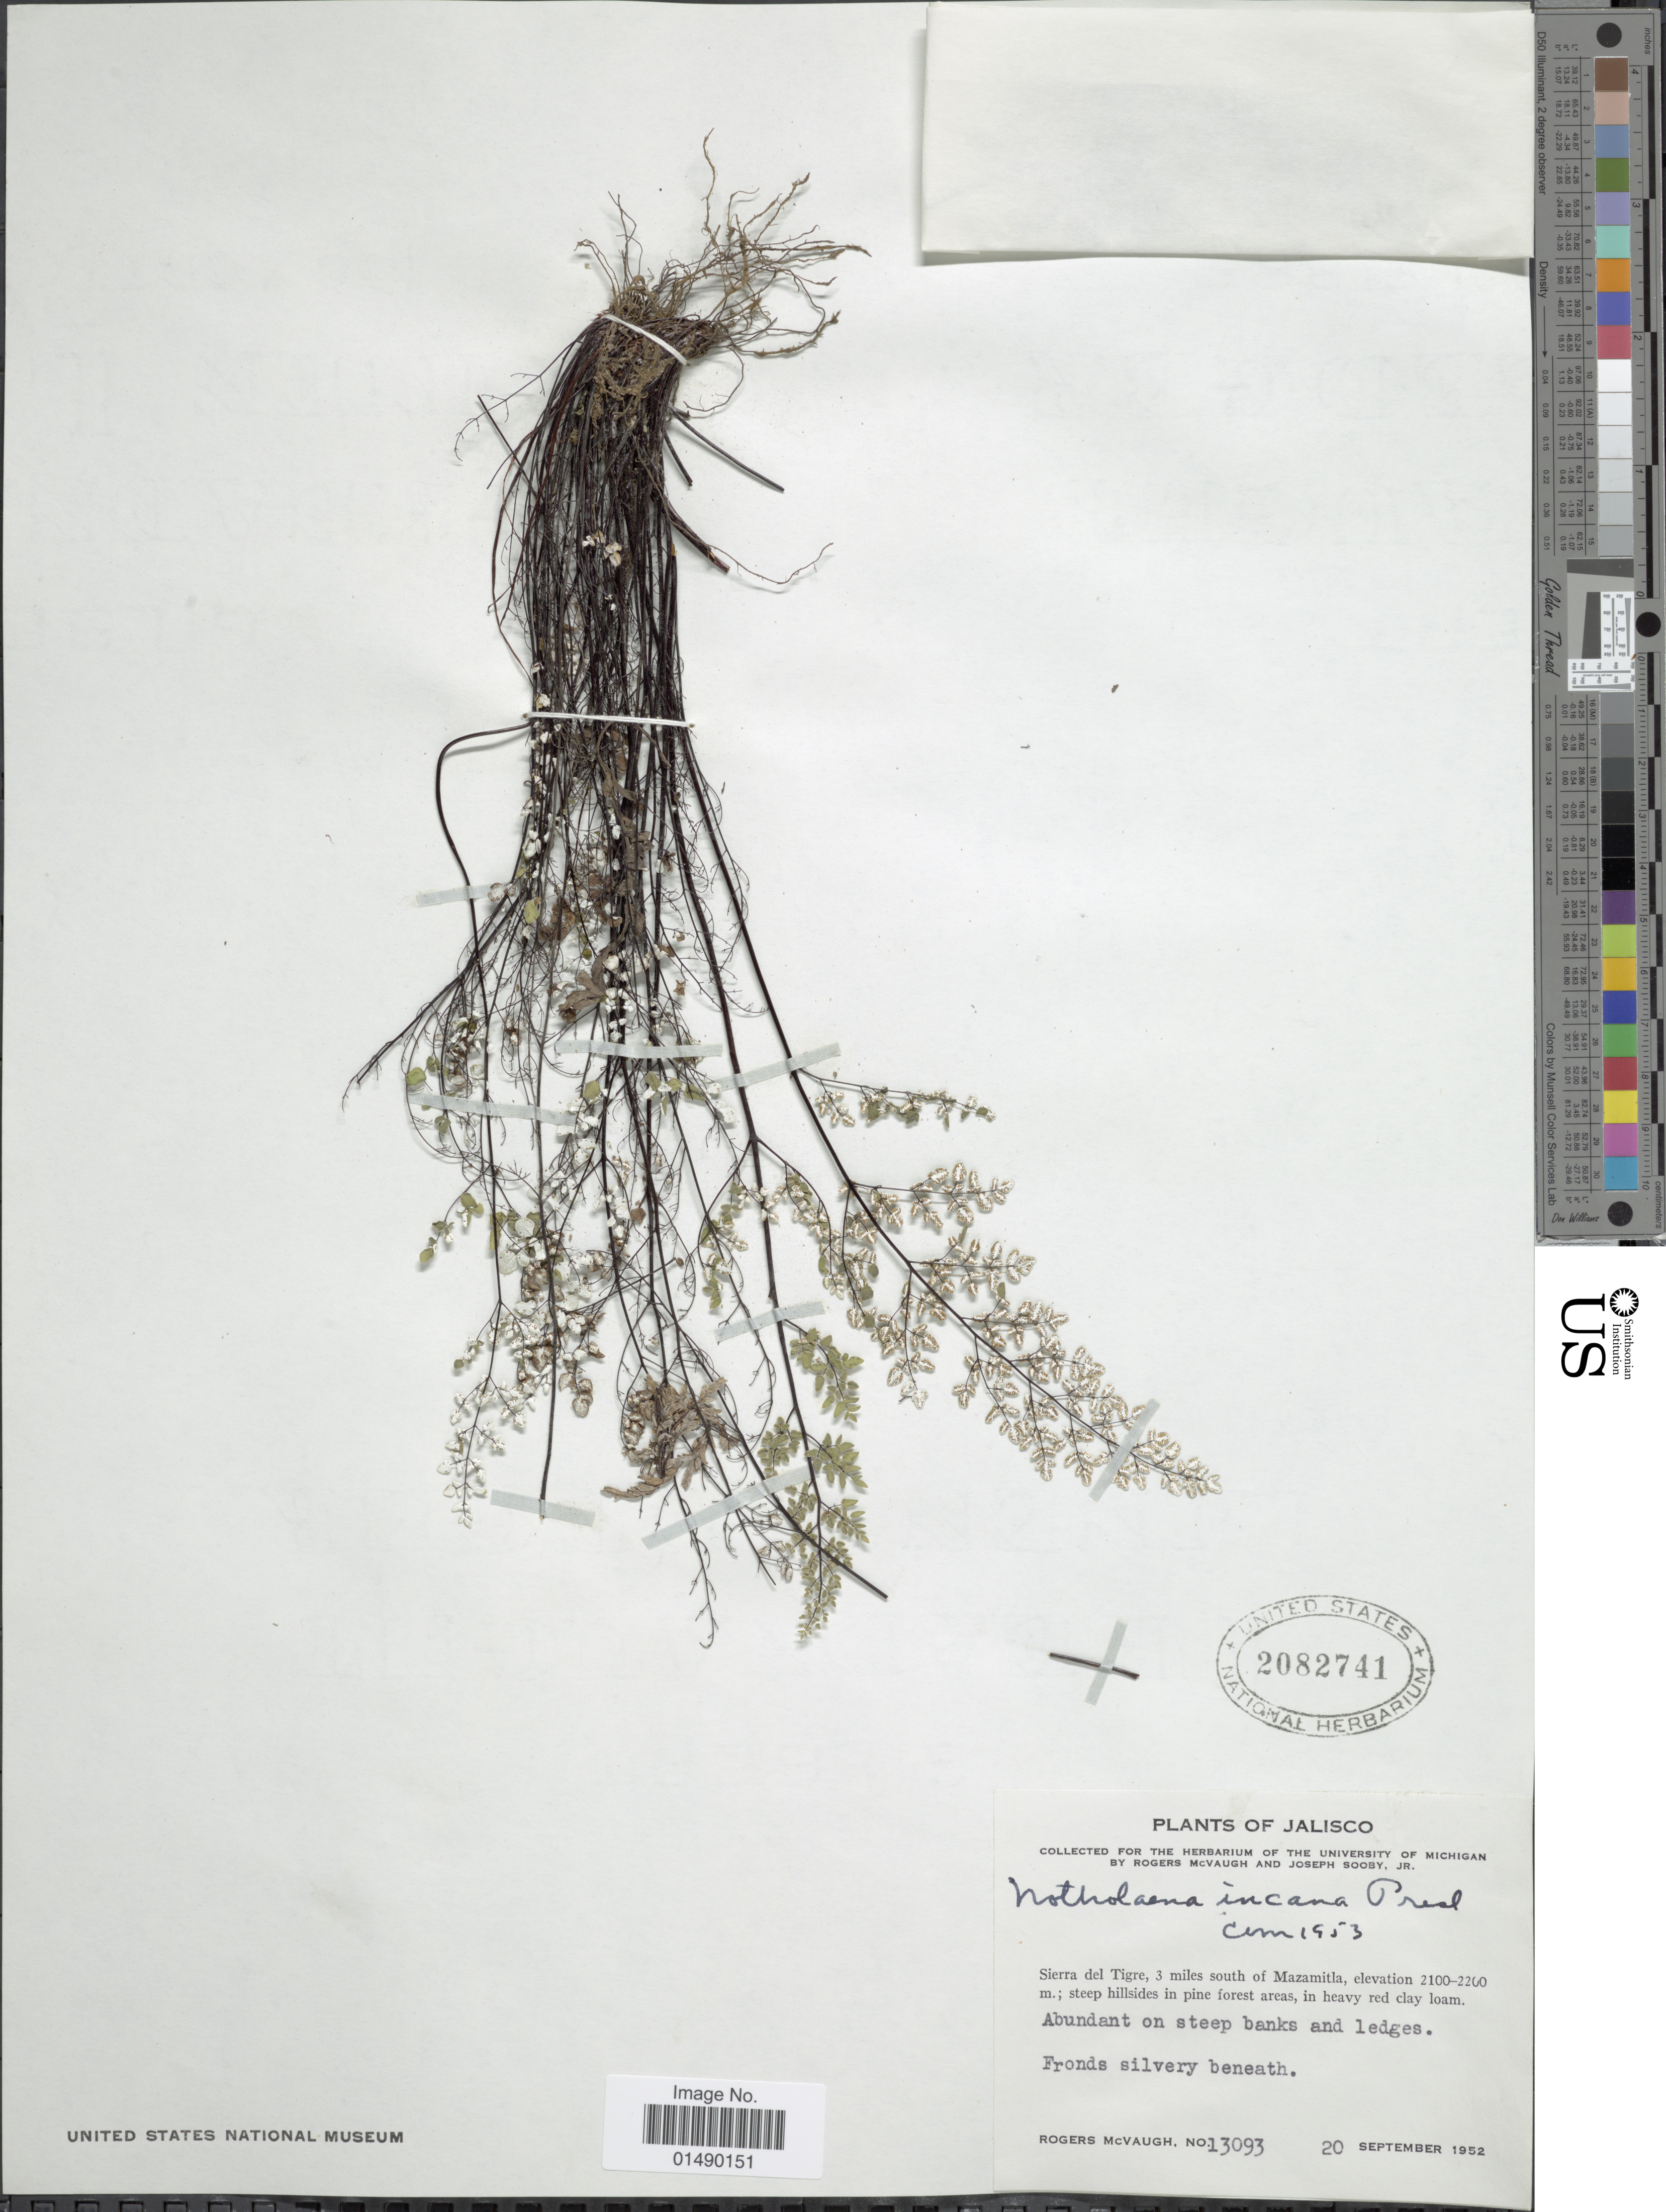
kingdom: Plantae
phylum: Tracheophyta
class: Polypodiopsida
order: Polypodiales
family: Pteridaceae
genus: Argyrochosma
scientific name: Argyrochosma incana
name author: (C. Presl) Windham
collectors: R. McVaugh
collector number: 13093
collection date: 1952-09-20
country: Mexico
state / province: Jalisco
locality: Mexico, Sierra del Tigre, 3 miles south of Mazamitla.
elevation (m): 2100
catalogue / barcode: US 2082741